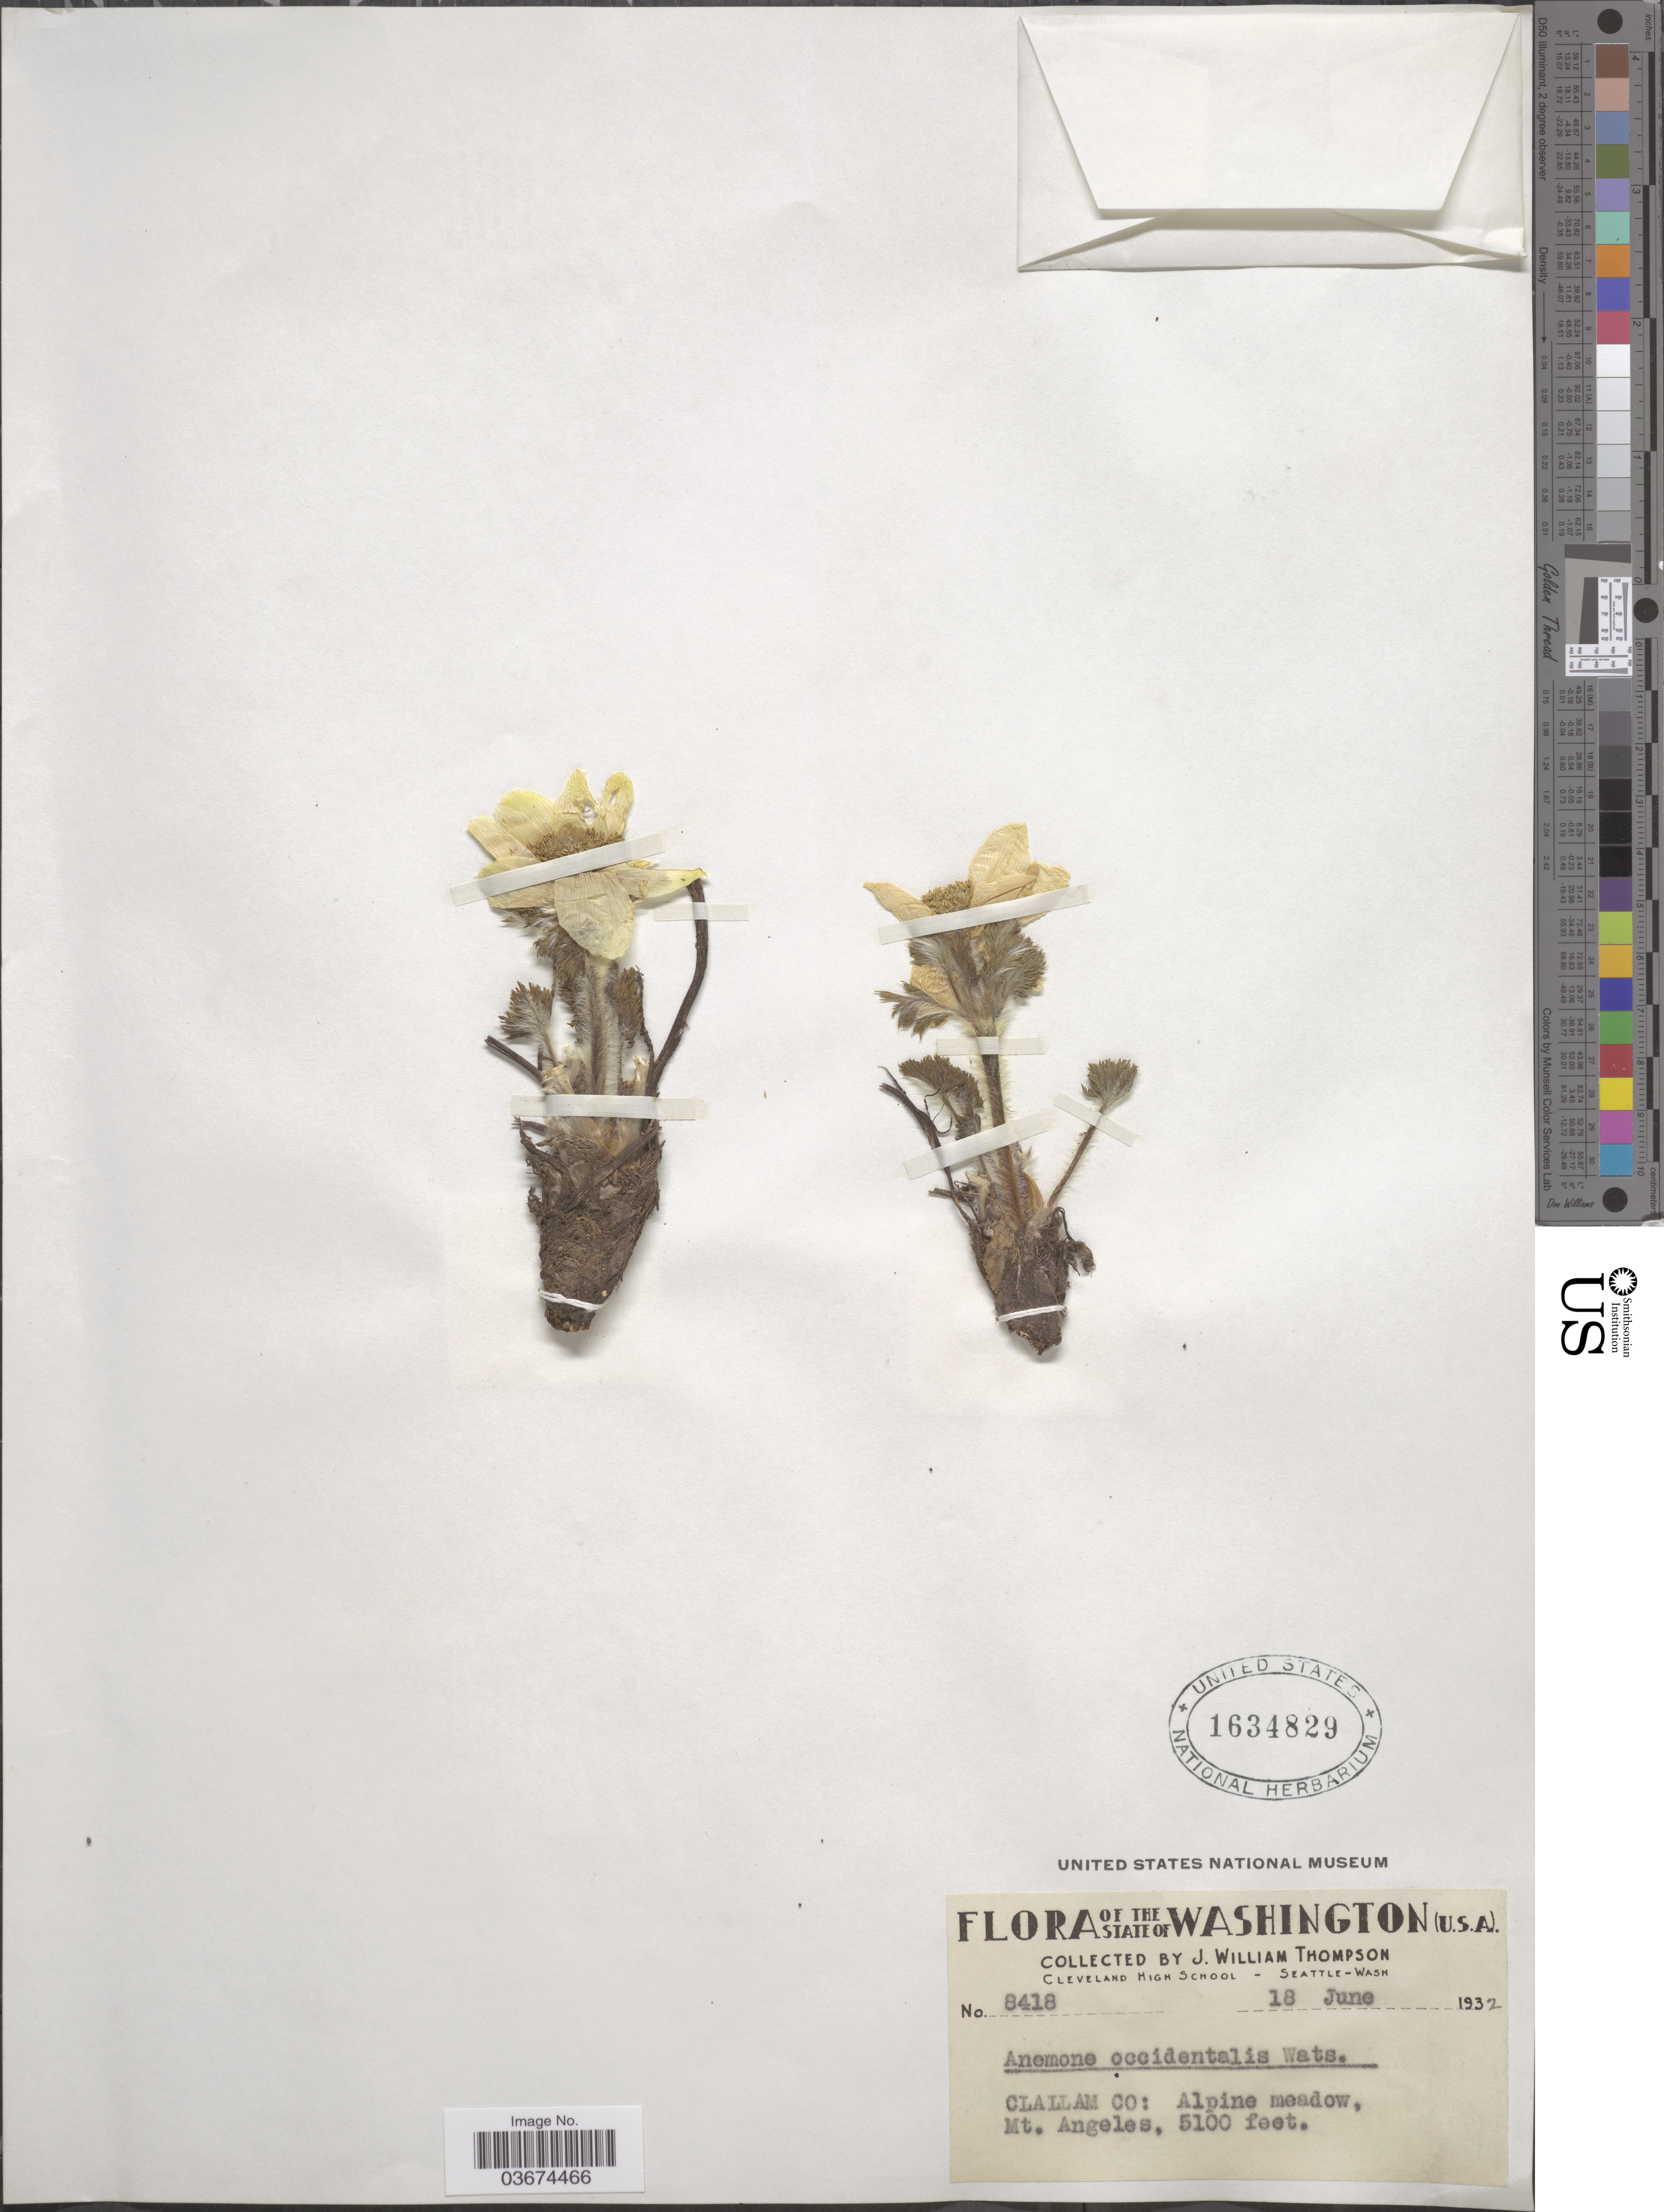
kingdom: Plantae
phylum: Tracheophyta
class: Magnoliopsida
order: Ranunculales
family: Ranunculaceae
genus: Pulsatilla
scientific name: Pulsatilla occidentalis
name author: (S. Watson) Freyn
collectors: J. W. Thompson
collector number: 8418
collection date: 1932-06-18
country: United States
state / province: Washington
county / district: Clallam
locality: Clallam Co: Alpine meadow, Mt. Angeles.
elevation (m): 1554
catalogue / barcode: US 1634829